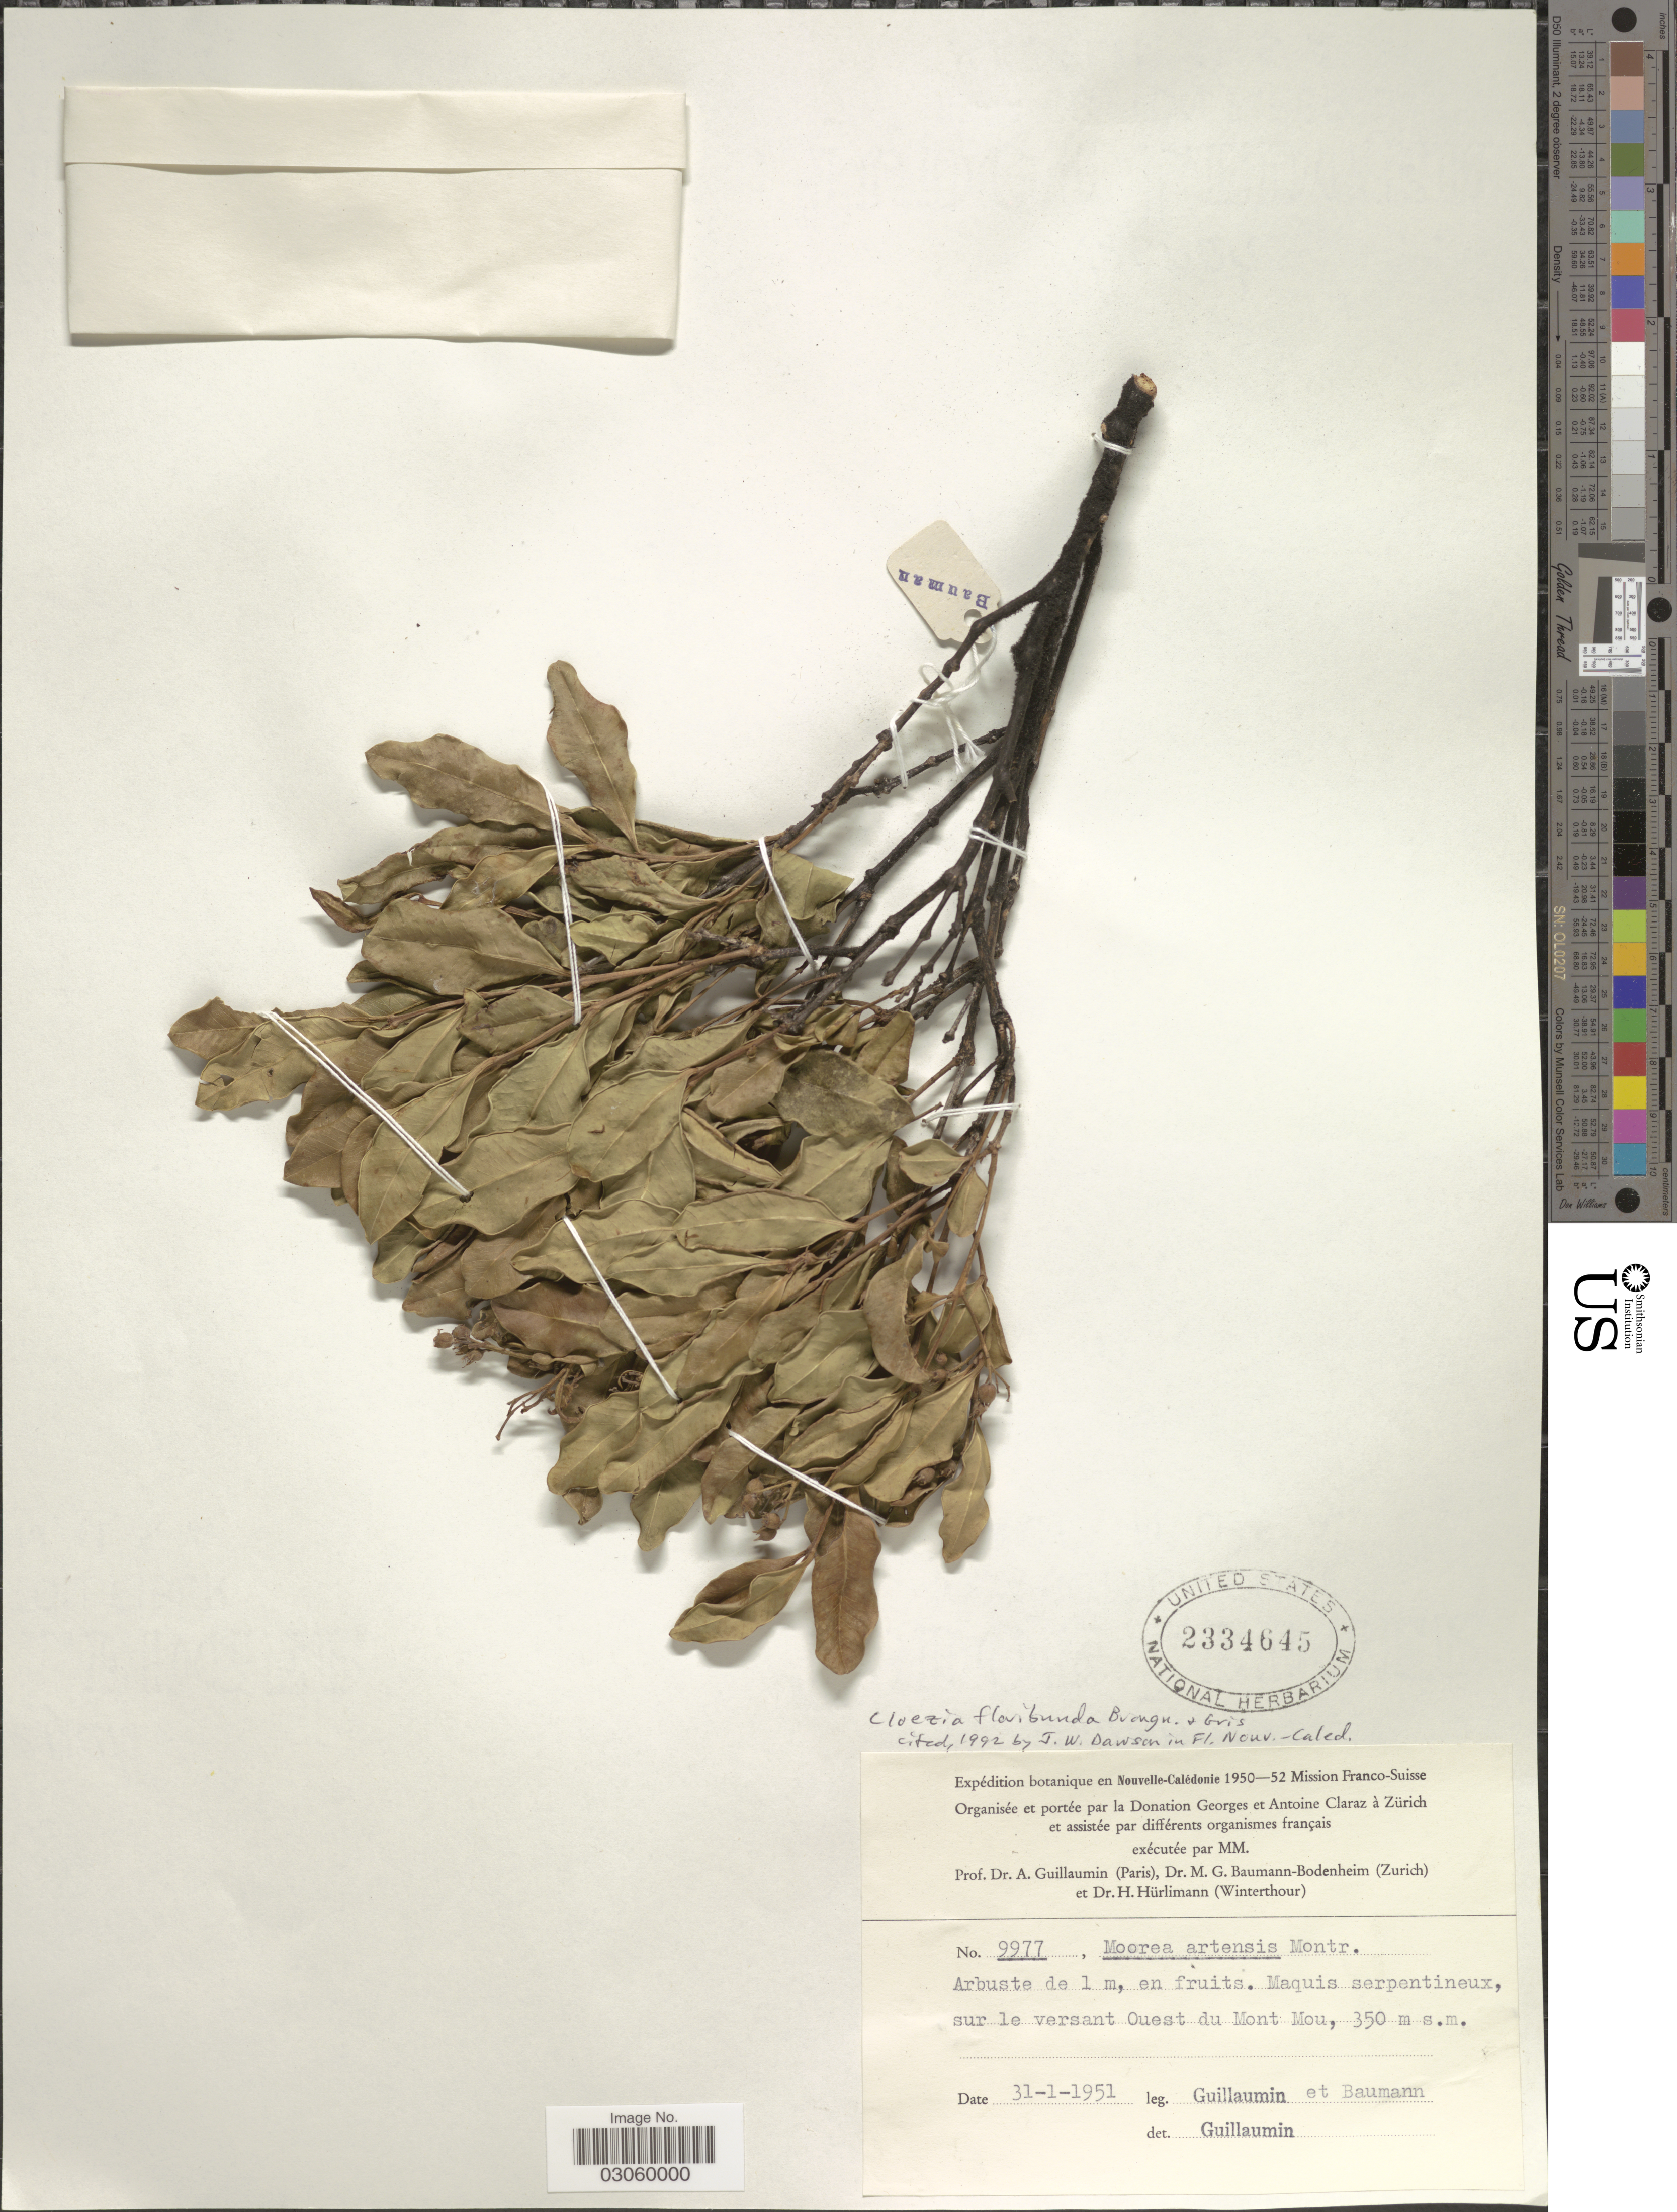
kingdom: Plantae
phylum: Tracheophyta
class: Magnoliopsida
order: Myrtales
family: Myrtaceae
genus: Cloezia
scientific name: Cloezia floribunda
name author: Brongn. & Gris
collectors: A. Guillaumin & M. G. Baumann-Bodenheim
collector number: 9977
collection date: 1951-01-31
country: New Caledonia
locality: Nouvelle-Calédonie, Maquis serpentineux, sur le versant Ouest du Mont Mou.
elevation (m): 350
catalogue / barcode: US 2334645